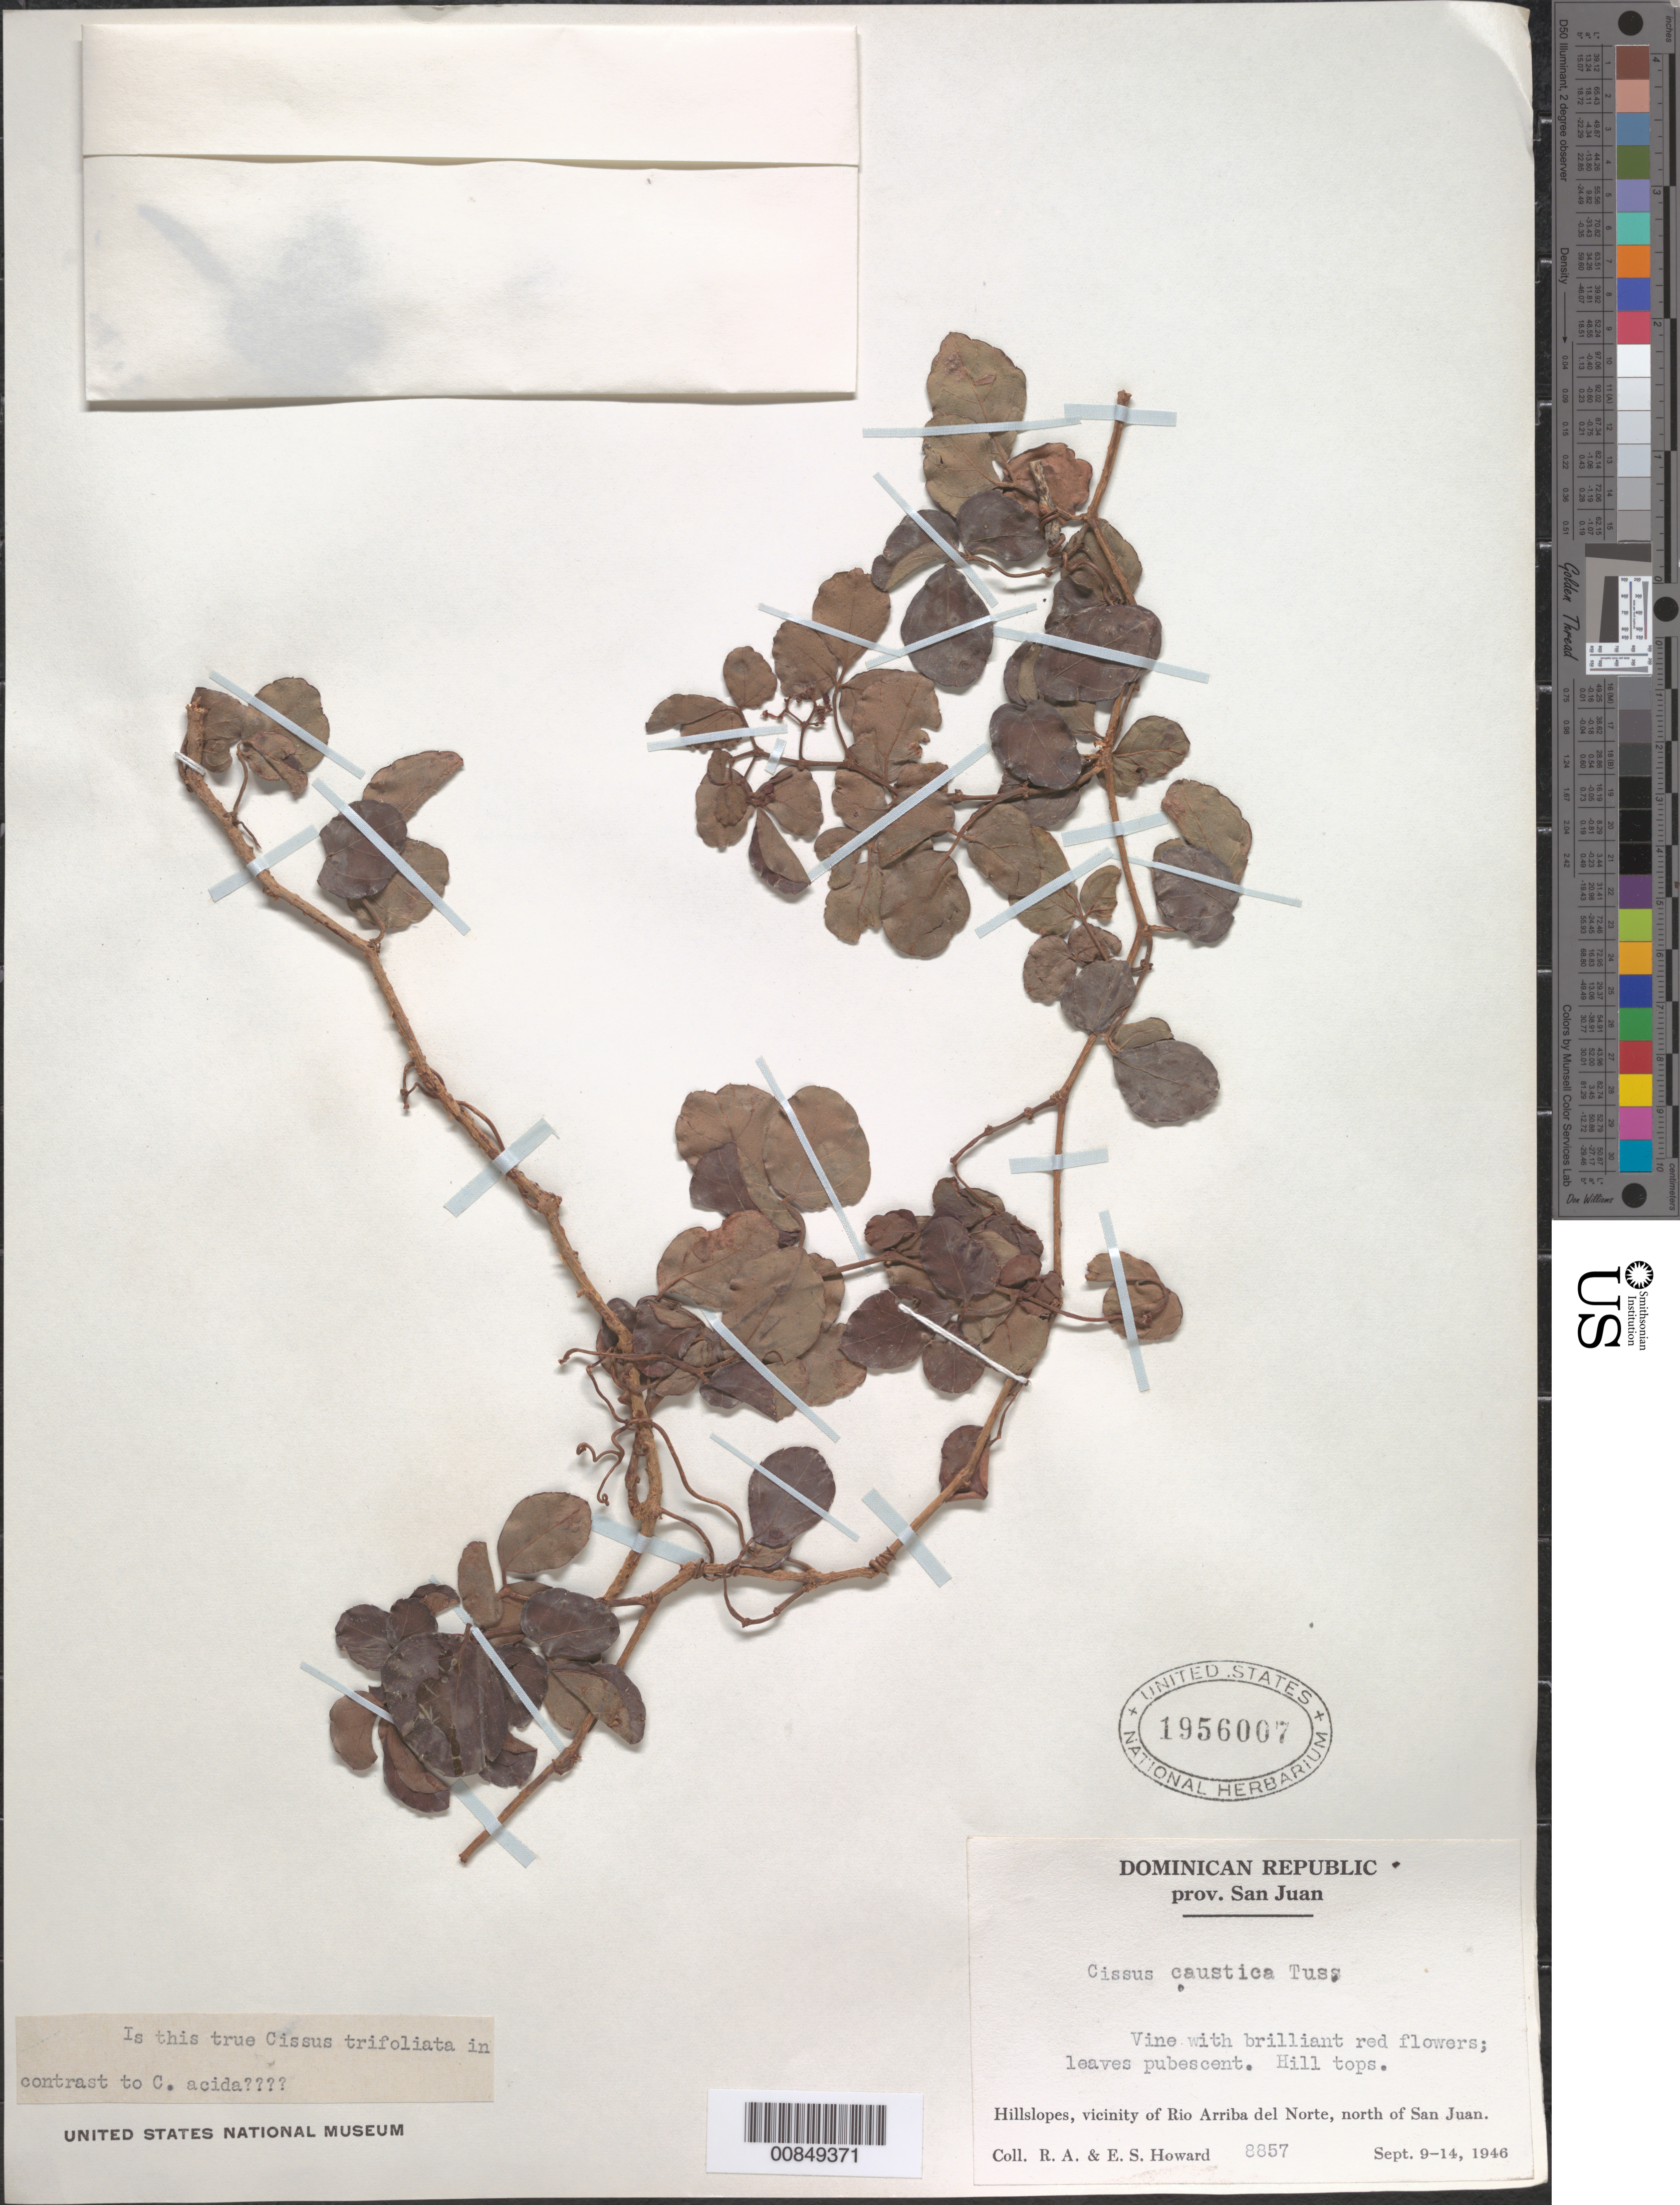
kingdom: Plantae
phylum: Tracheophyta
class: Magnoliopsida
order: Vitales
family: Vitaceae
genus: Cissus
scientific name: Cissus obovata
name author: Vahl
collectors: R. A. Howard & E. S. Howard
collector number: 8857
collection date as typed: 09 Sep 1946 to 14 Sep 1946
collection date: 1946-09-09/1946-09-14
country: Dominican Republic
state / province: San Juan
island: Hispaniola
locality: Vicinity of Rio Arriba del Norte, north of San Juan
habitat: Hilltops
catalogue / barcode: US 1956007